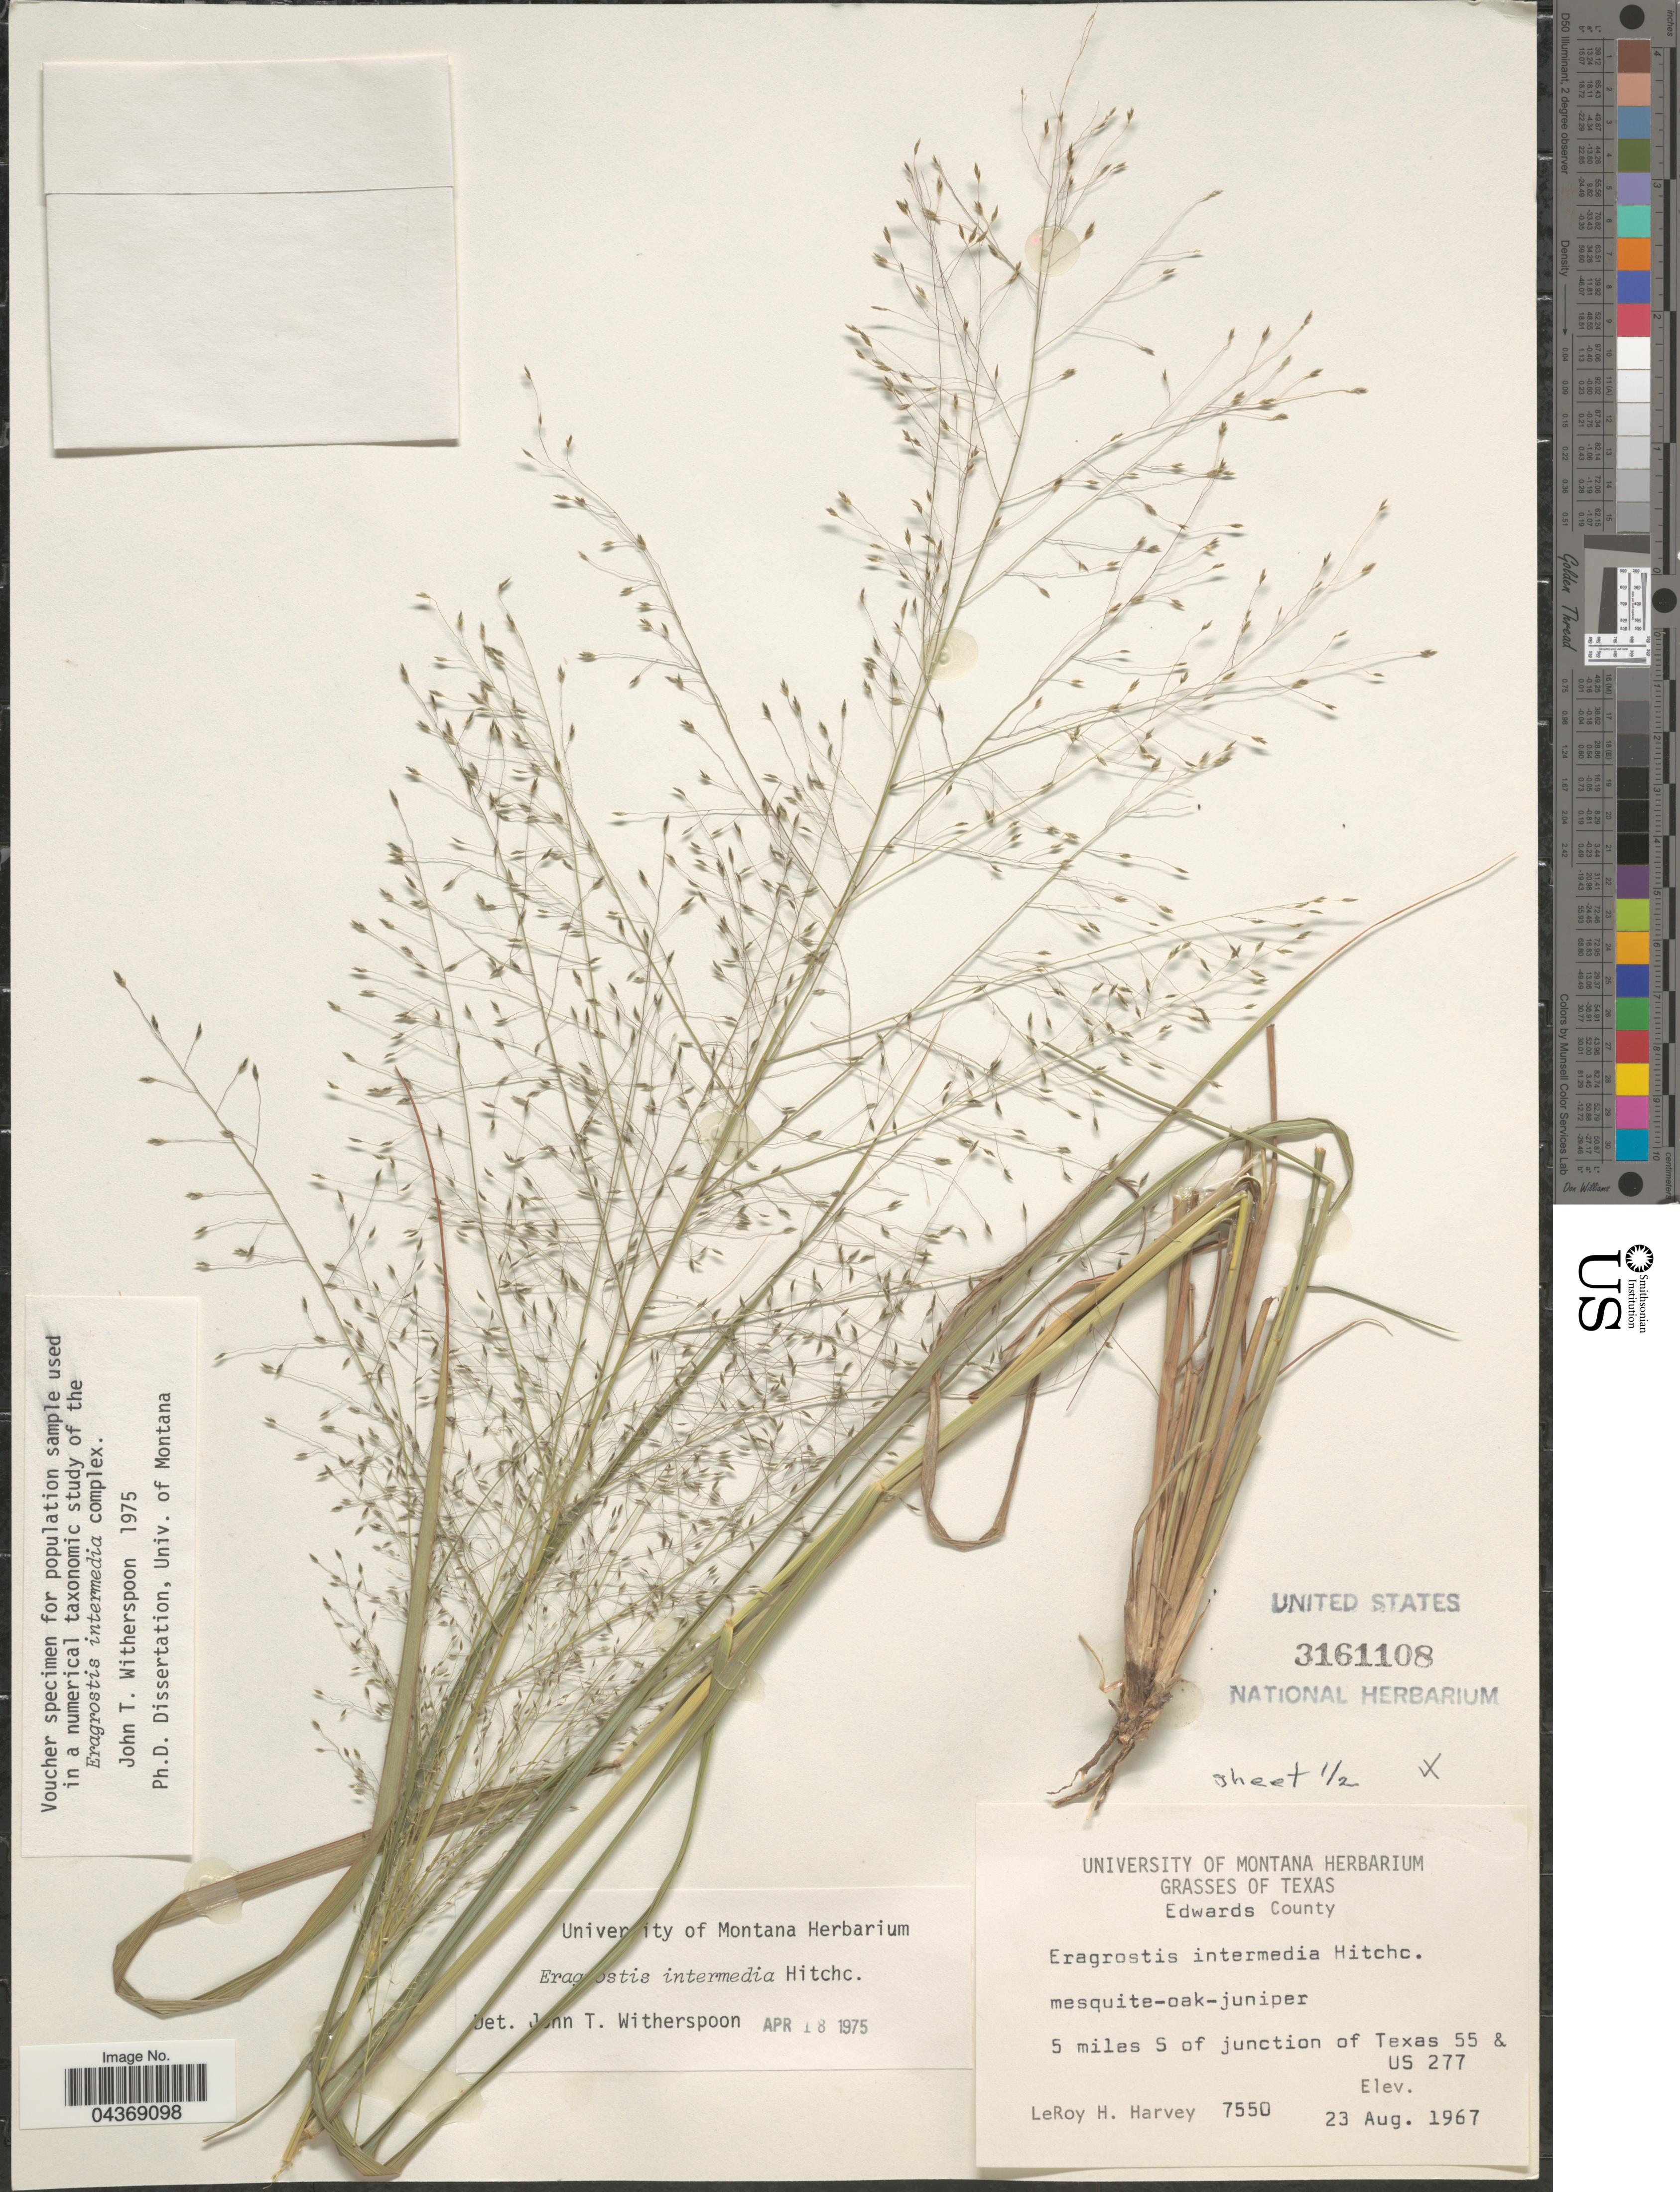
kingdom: Plantae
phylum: Tracheophyta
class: Liliopsida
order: Poales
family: Poaceae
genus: Eragrostis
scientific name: Eragrostis intermedia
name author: Hitchc.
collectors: L. H. Harvey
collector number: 7550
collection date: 1967-08-23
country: United States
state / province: Texas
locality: Edwards County. Mesquite-oak-juniper. 5 miles S of junction of Texas 55 & US 277.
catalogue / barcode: US 3161108